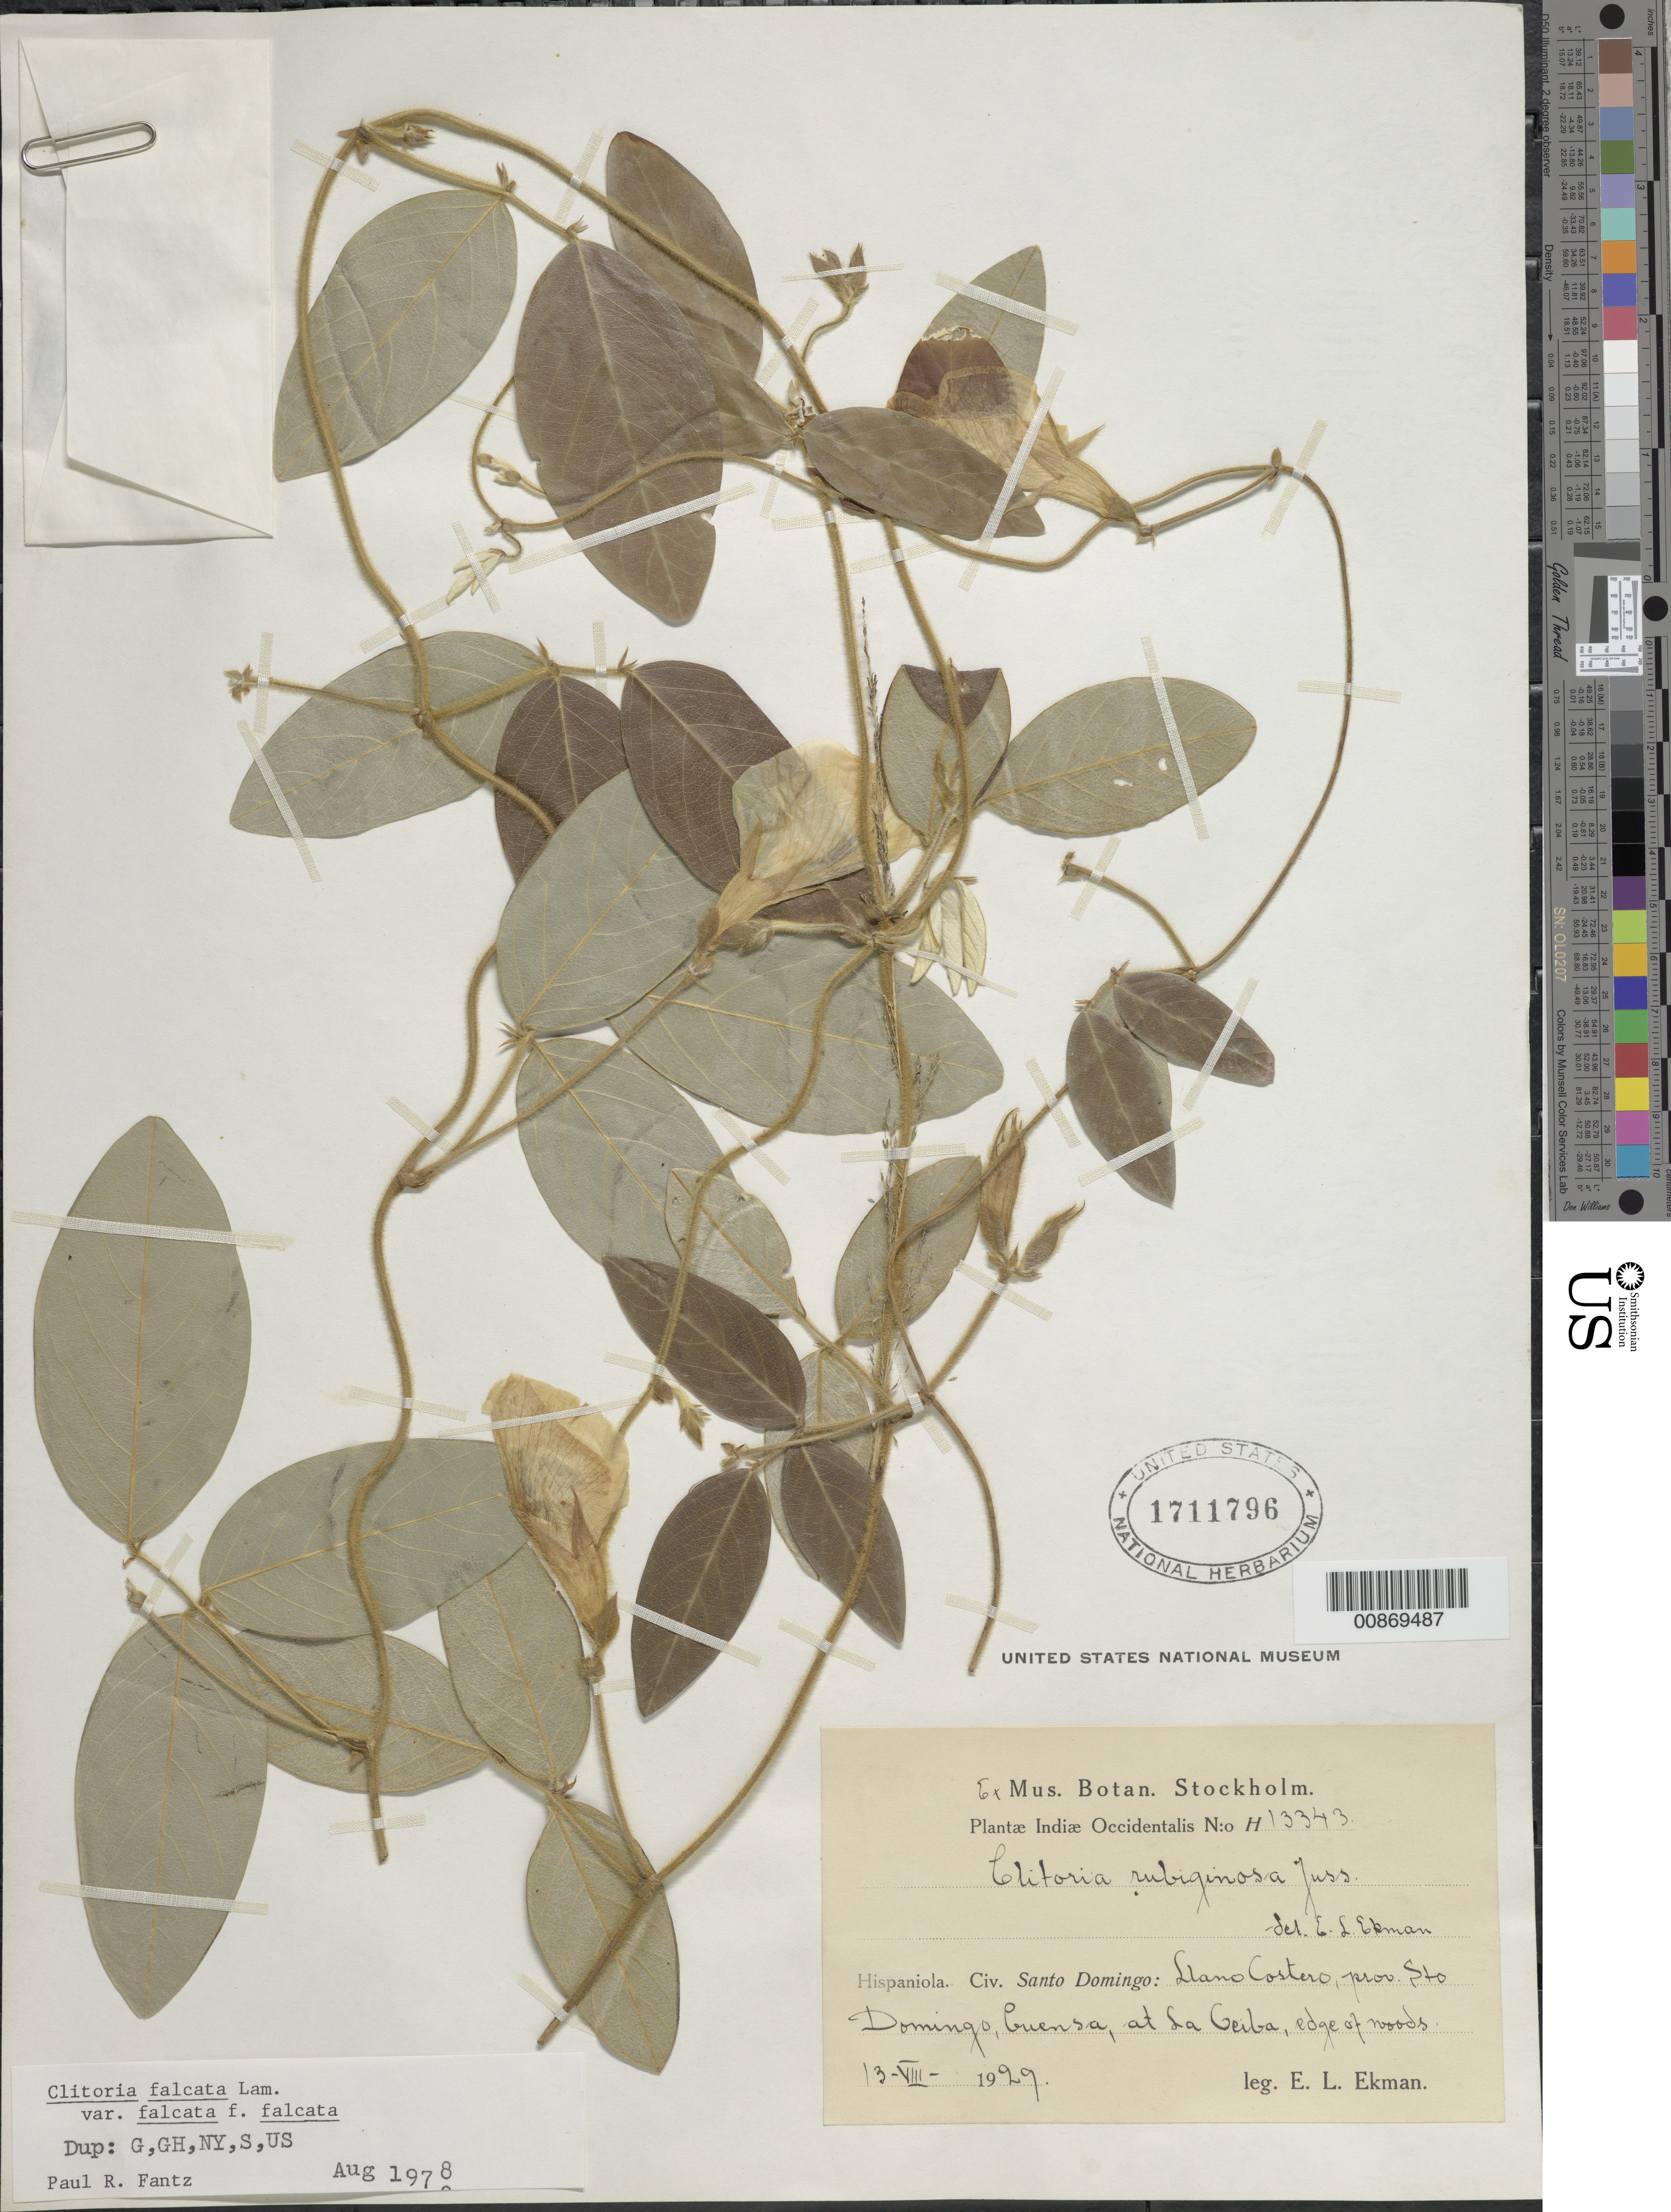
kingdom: Plantae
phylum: Tracheophyta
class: Magnoliopsida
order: Fabales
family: Fabaceae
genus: Clitoria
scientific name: Clitoria rubiginosa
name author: Juss.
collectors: E. L. Ekman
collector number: H 13343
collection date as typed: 13 Aug 1929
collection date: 1929-08-13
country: Dominican Republic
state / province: Distrito Nacional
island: Hispaniola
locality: Llano Costero, Prov. Sto. Domingo (obsolete), Cuensa, at La Ceiba.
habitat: Edge of woods.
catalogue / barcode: US 1711796